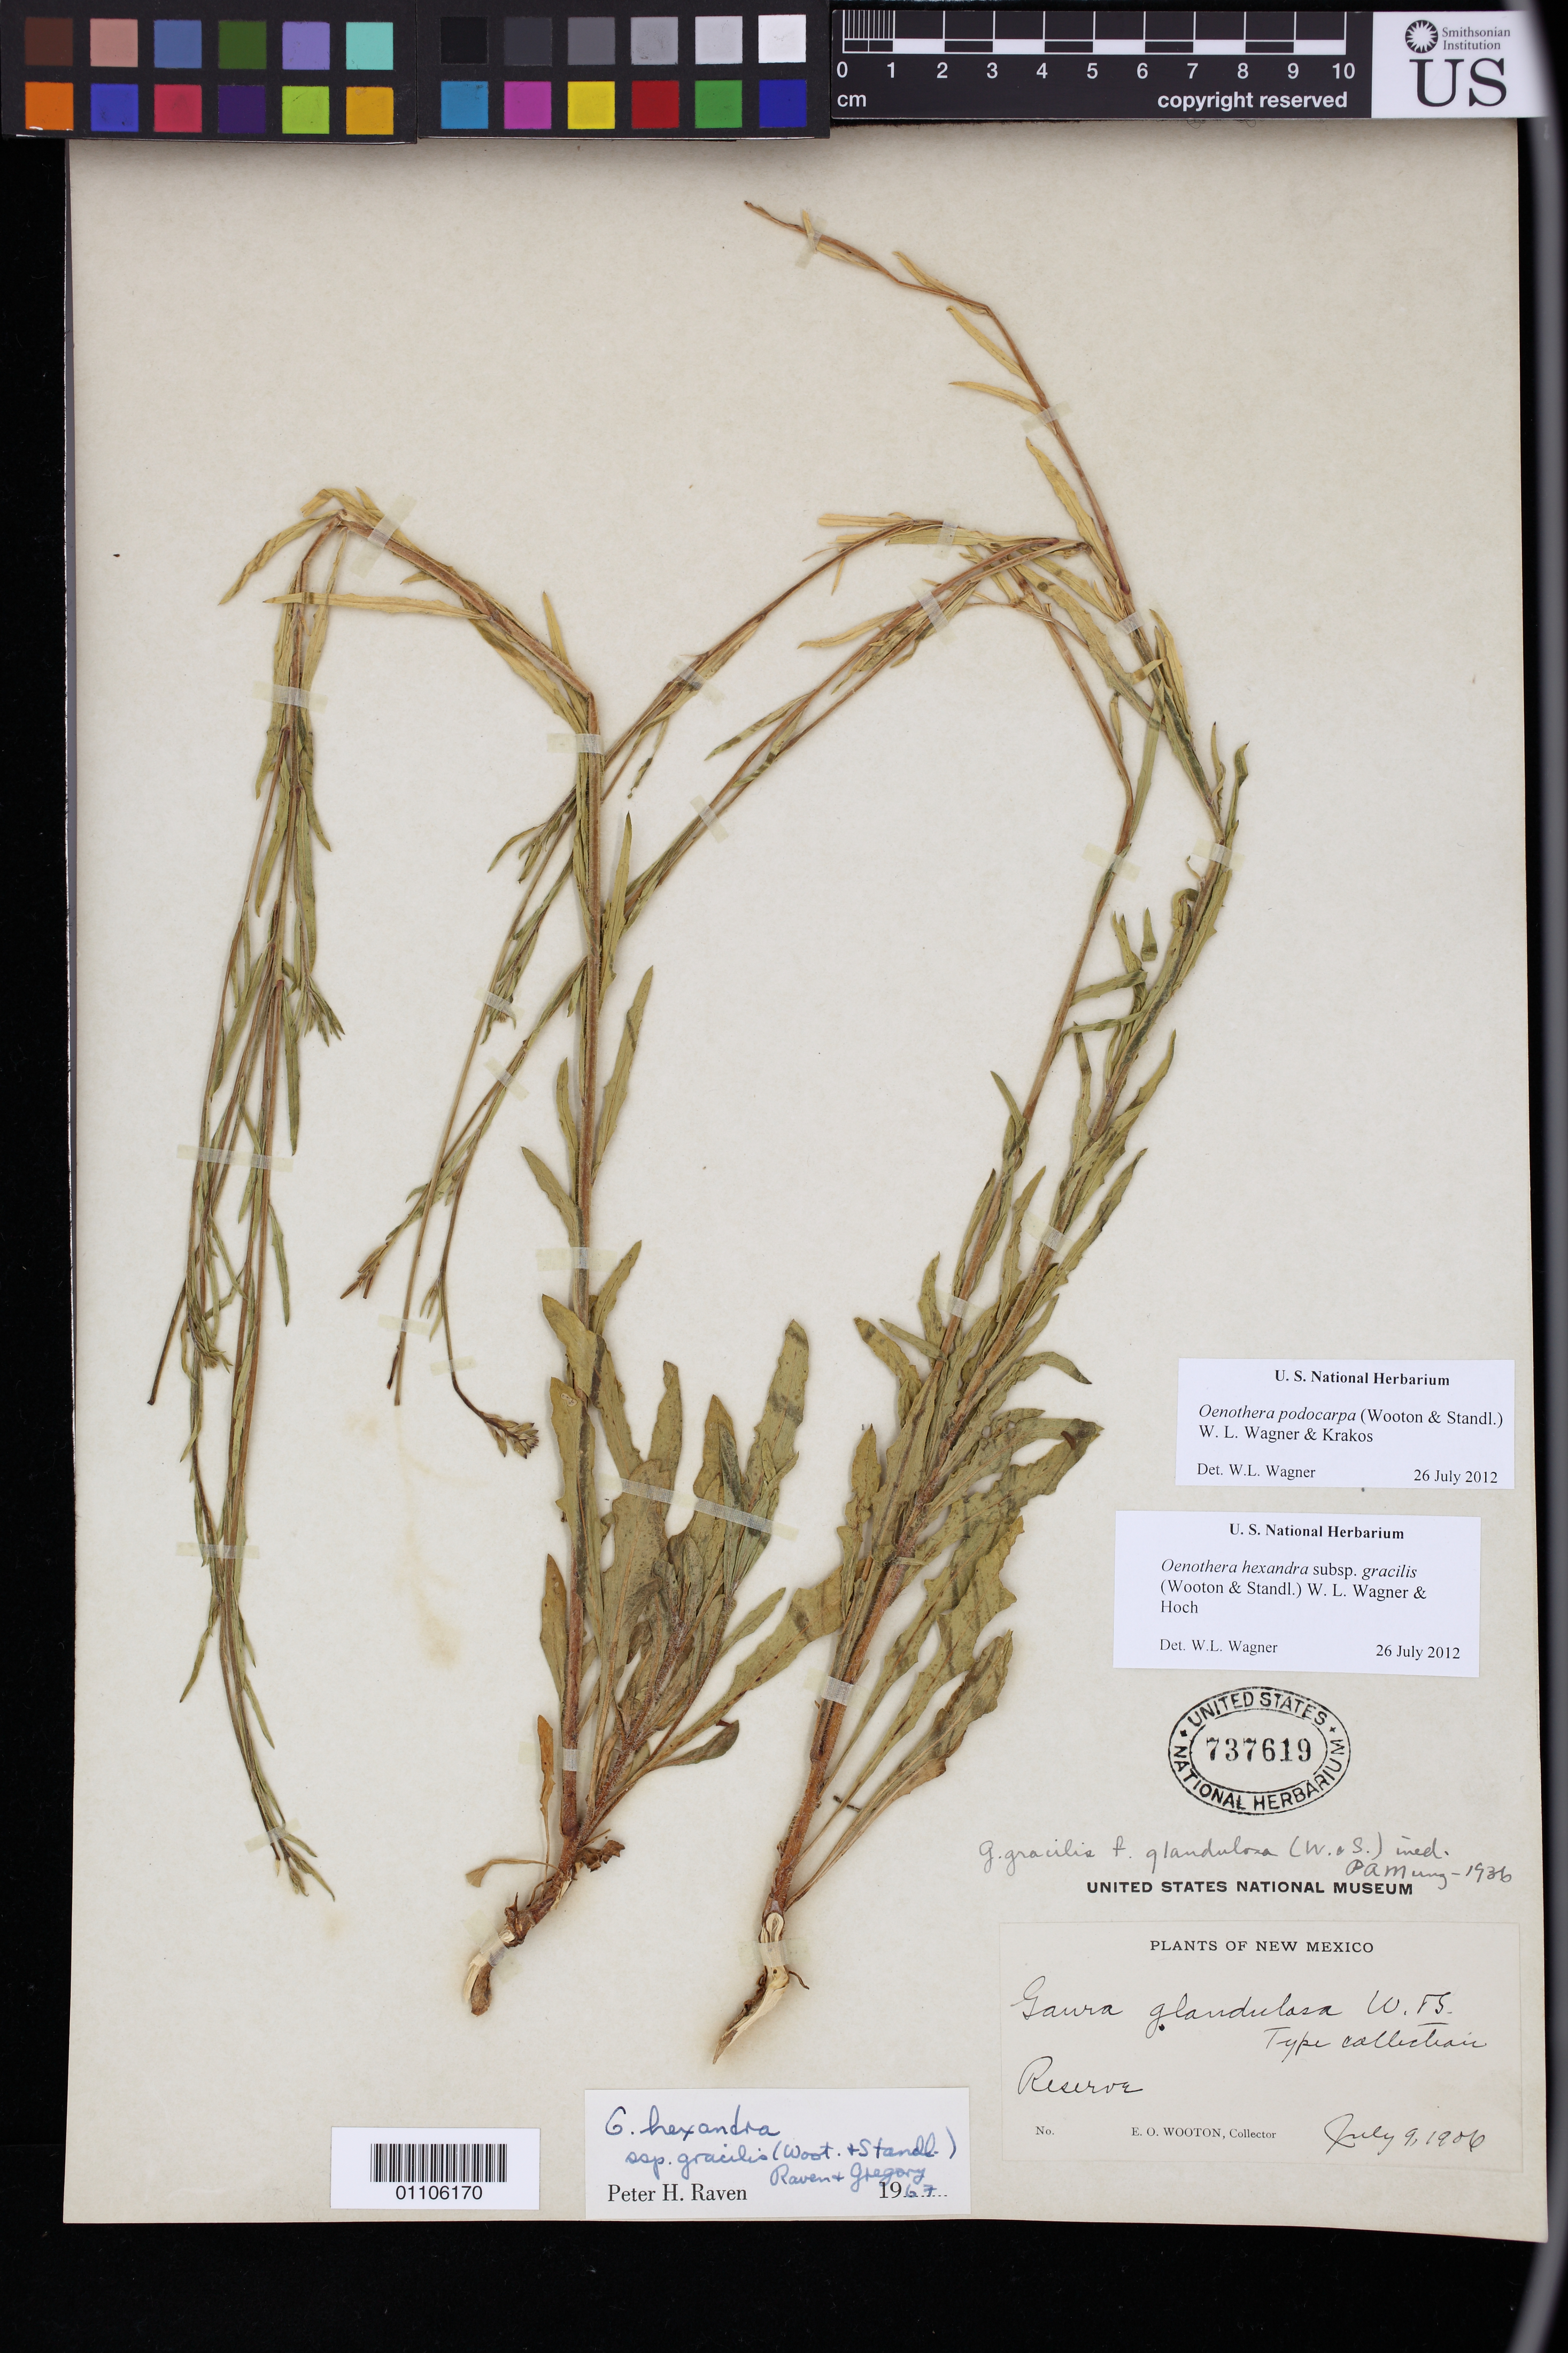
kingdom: Plantae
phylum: Tracheophyta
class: Magnoliopsida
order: Myrtales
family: Onagraceae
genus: Gaura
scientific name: Gaura glandulosa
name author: Wooton & Standl.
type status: Isotype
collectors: E. O. Wooton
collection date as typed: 09 Jul 1906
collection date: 1906-07-09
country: United States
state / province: New Mexico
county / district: Catron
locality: Reserve.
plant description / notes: Specimen bears 2 annotation labels by W.L. Wagner with different taxon names but same determination date.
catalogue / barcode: US 737619